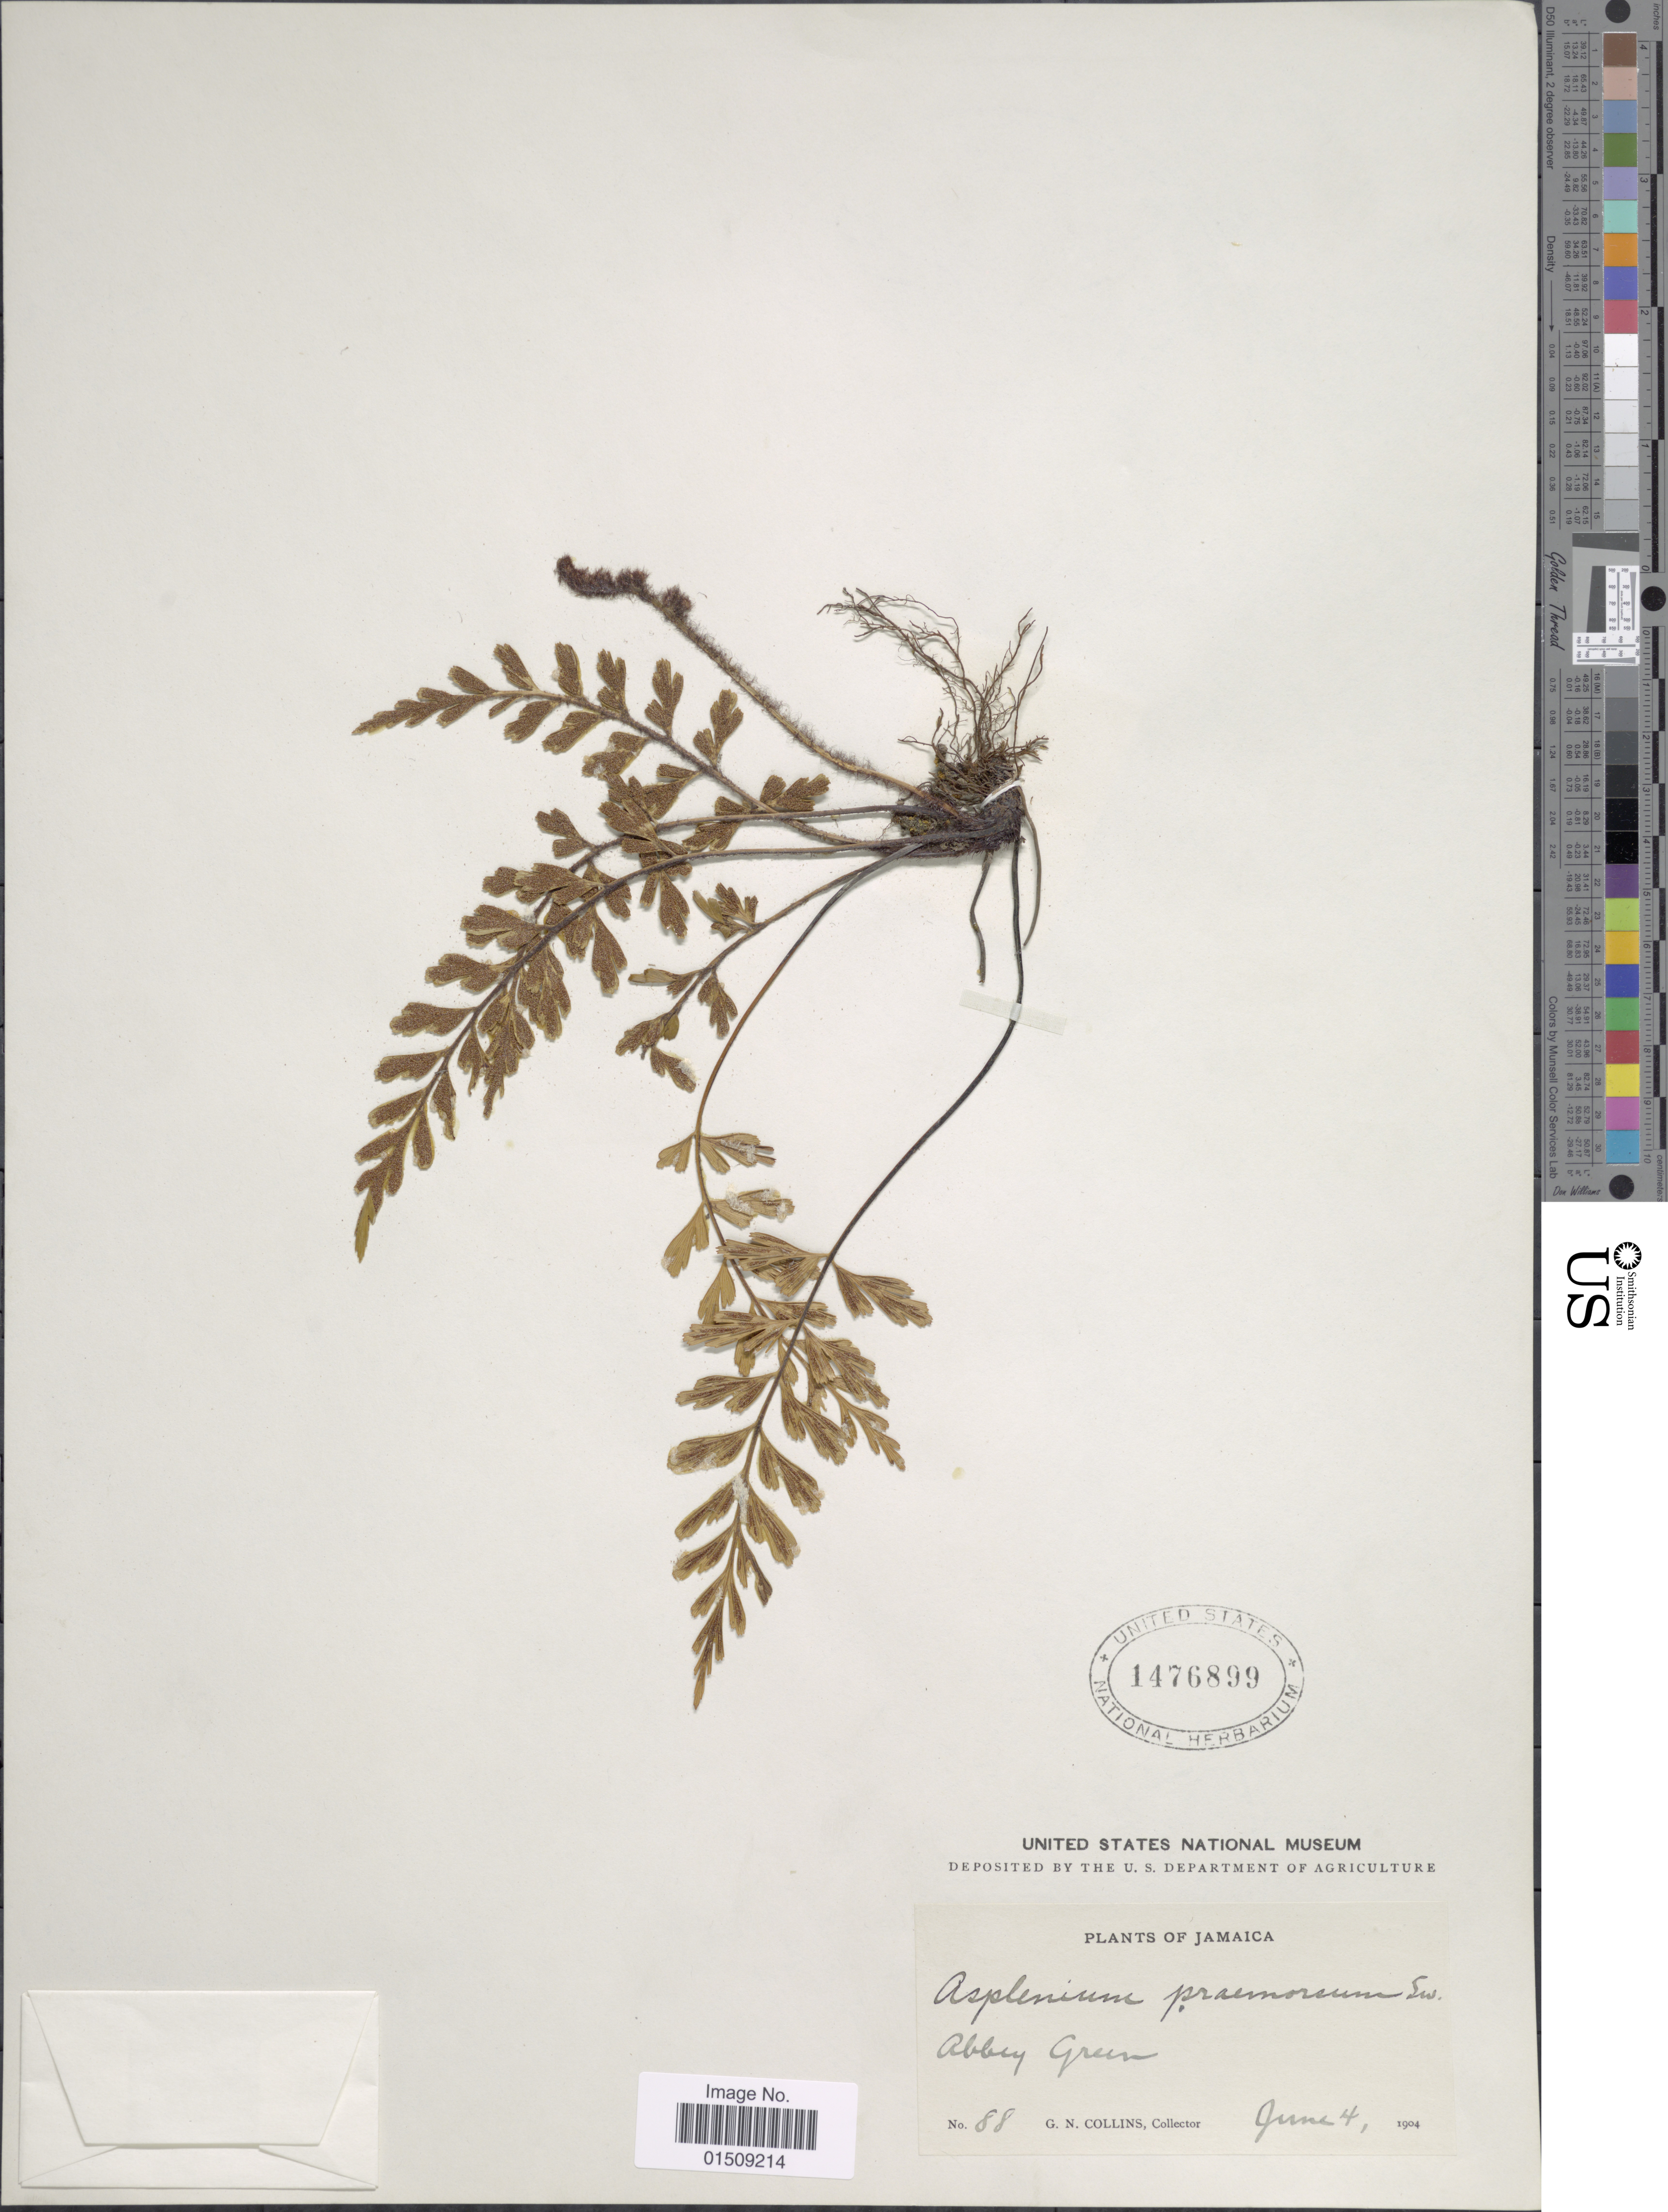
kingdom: Plantae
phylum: Tracheophyta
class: Polypodiopsida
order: Polypodiales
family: Aspleniaceae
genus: Asplenium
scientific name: Asplenium praemorsum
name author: Sw.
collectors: G. Collins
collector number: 88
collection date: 1904-06-04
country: Jamaica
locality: Abbey Green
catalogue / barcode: US 1476899